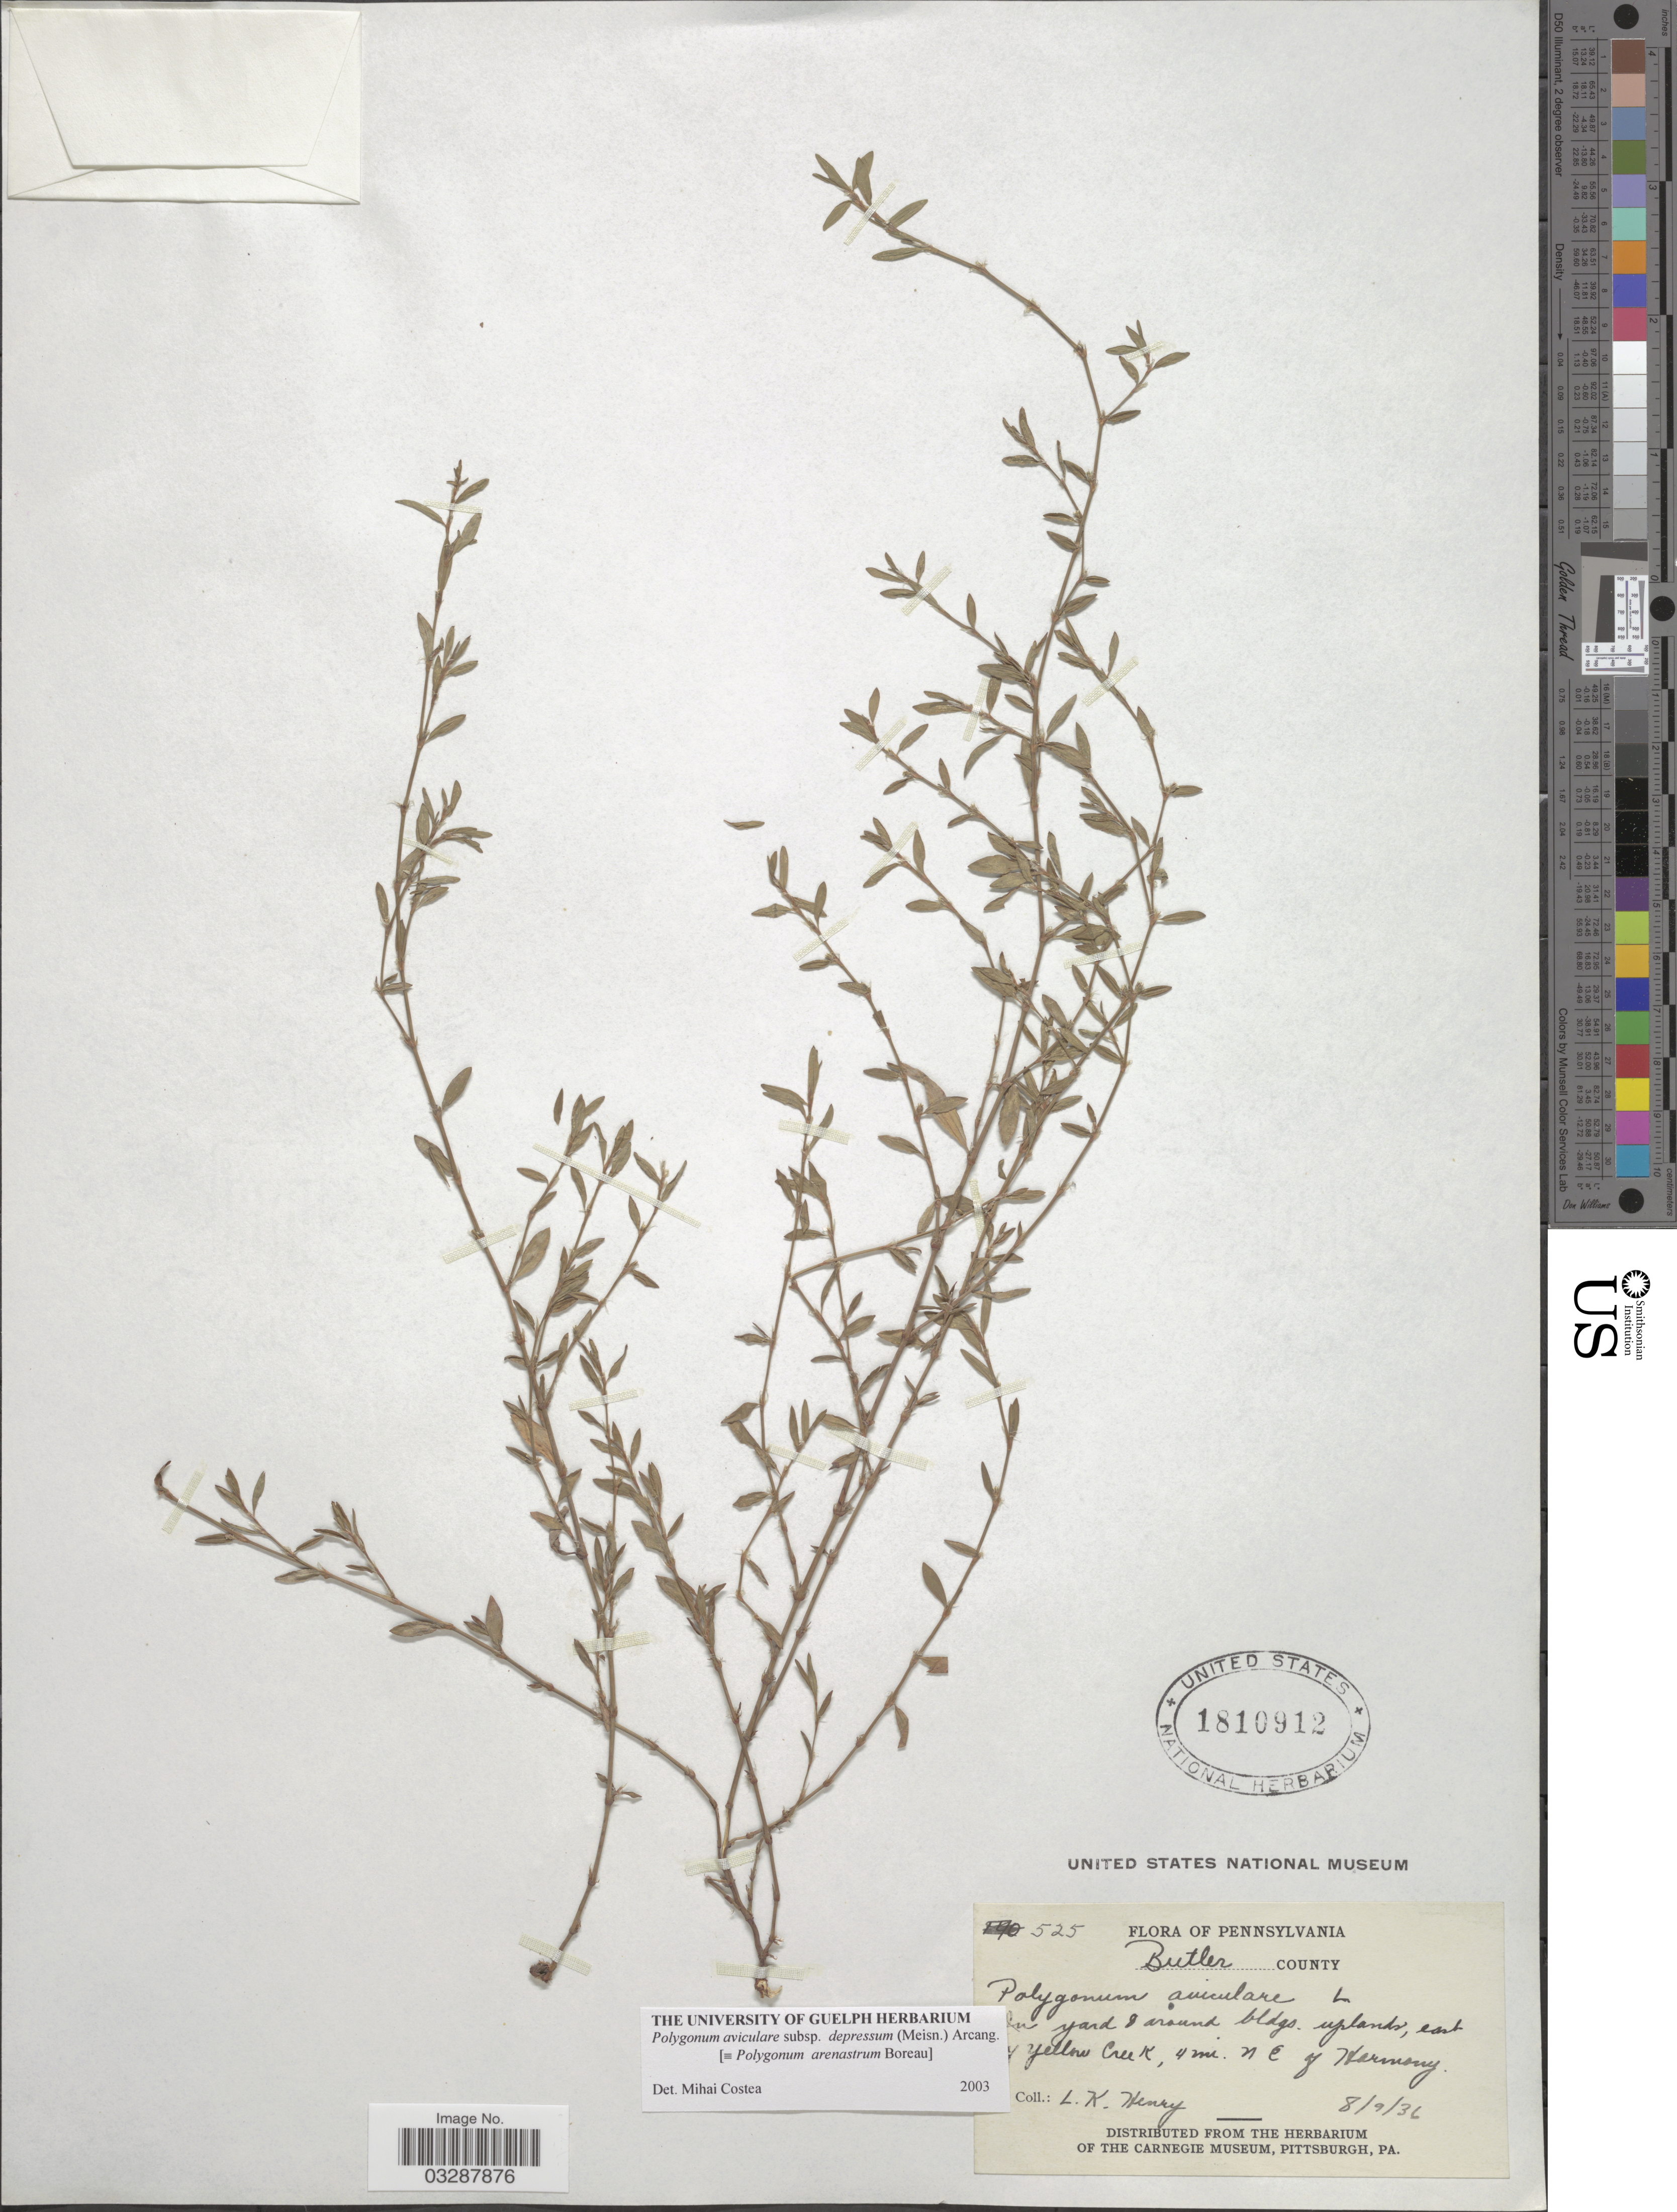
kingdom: Plantae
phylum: Tracheophyta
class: Magnoliopsida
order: Caryophyllales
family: Polygonaceae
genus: Polygonum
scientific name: Polygonum aviculare subsp. depressum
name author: (Meisn.) Arcang.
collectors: L. K. Henry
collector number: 525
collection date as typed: Transcribed d/m/y: 9/8/36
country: United States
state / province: Pennsylvania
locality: Butler County, In yard 8 around bldgs. uplands, east of Yellow Creek, 4 mi. N E of Harmony.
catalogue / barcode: US 1810912